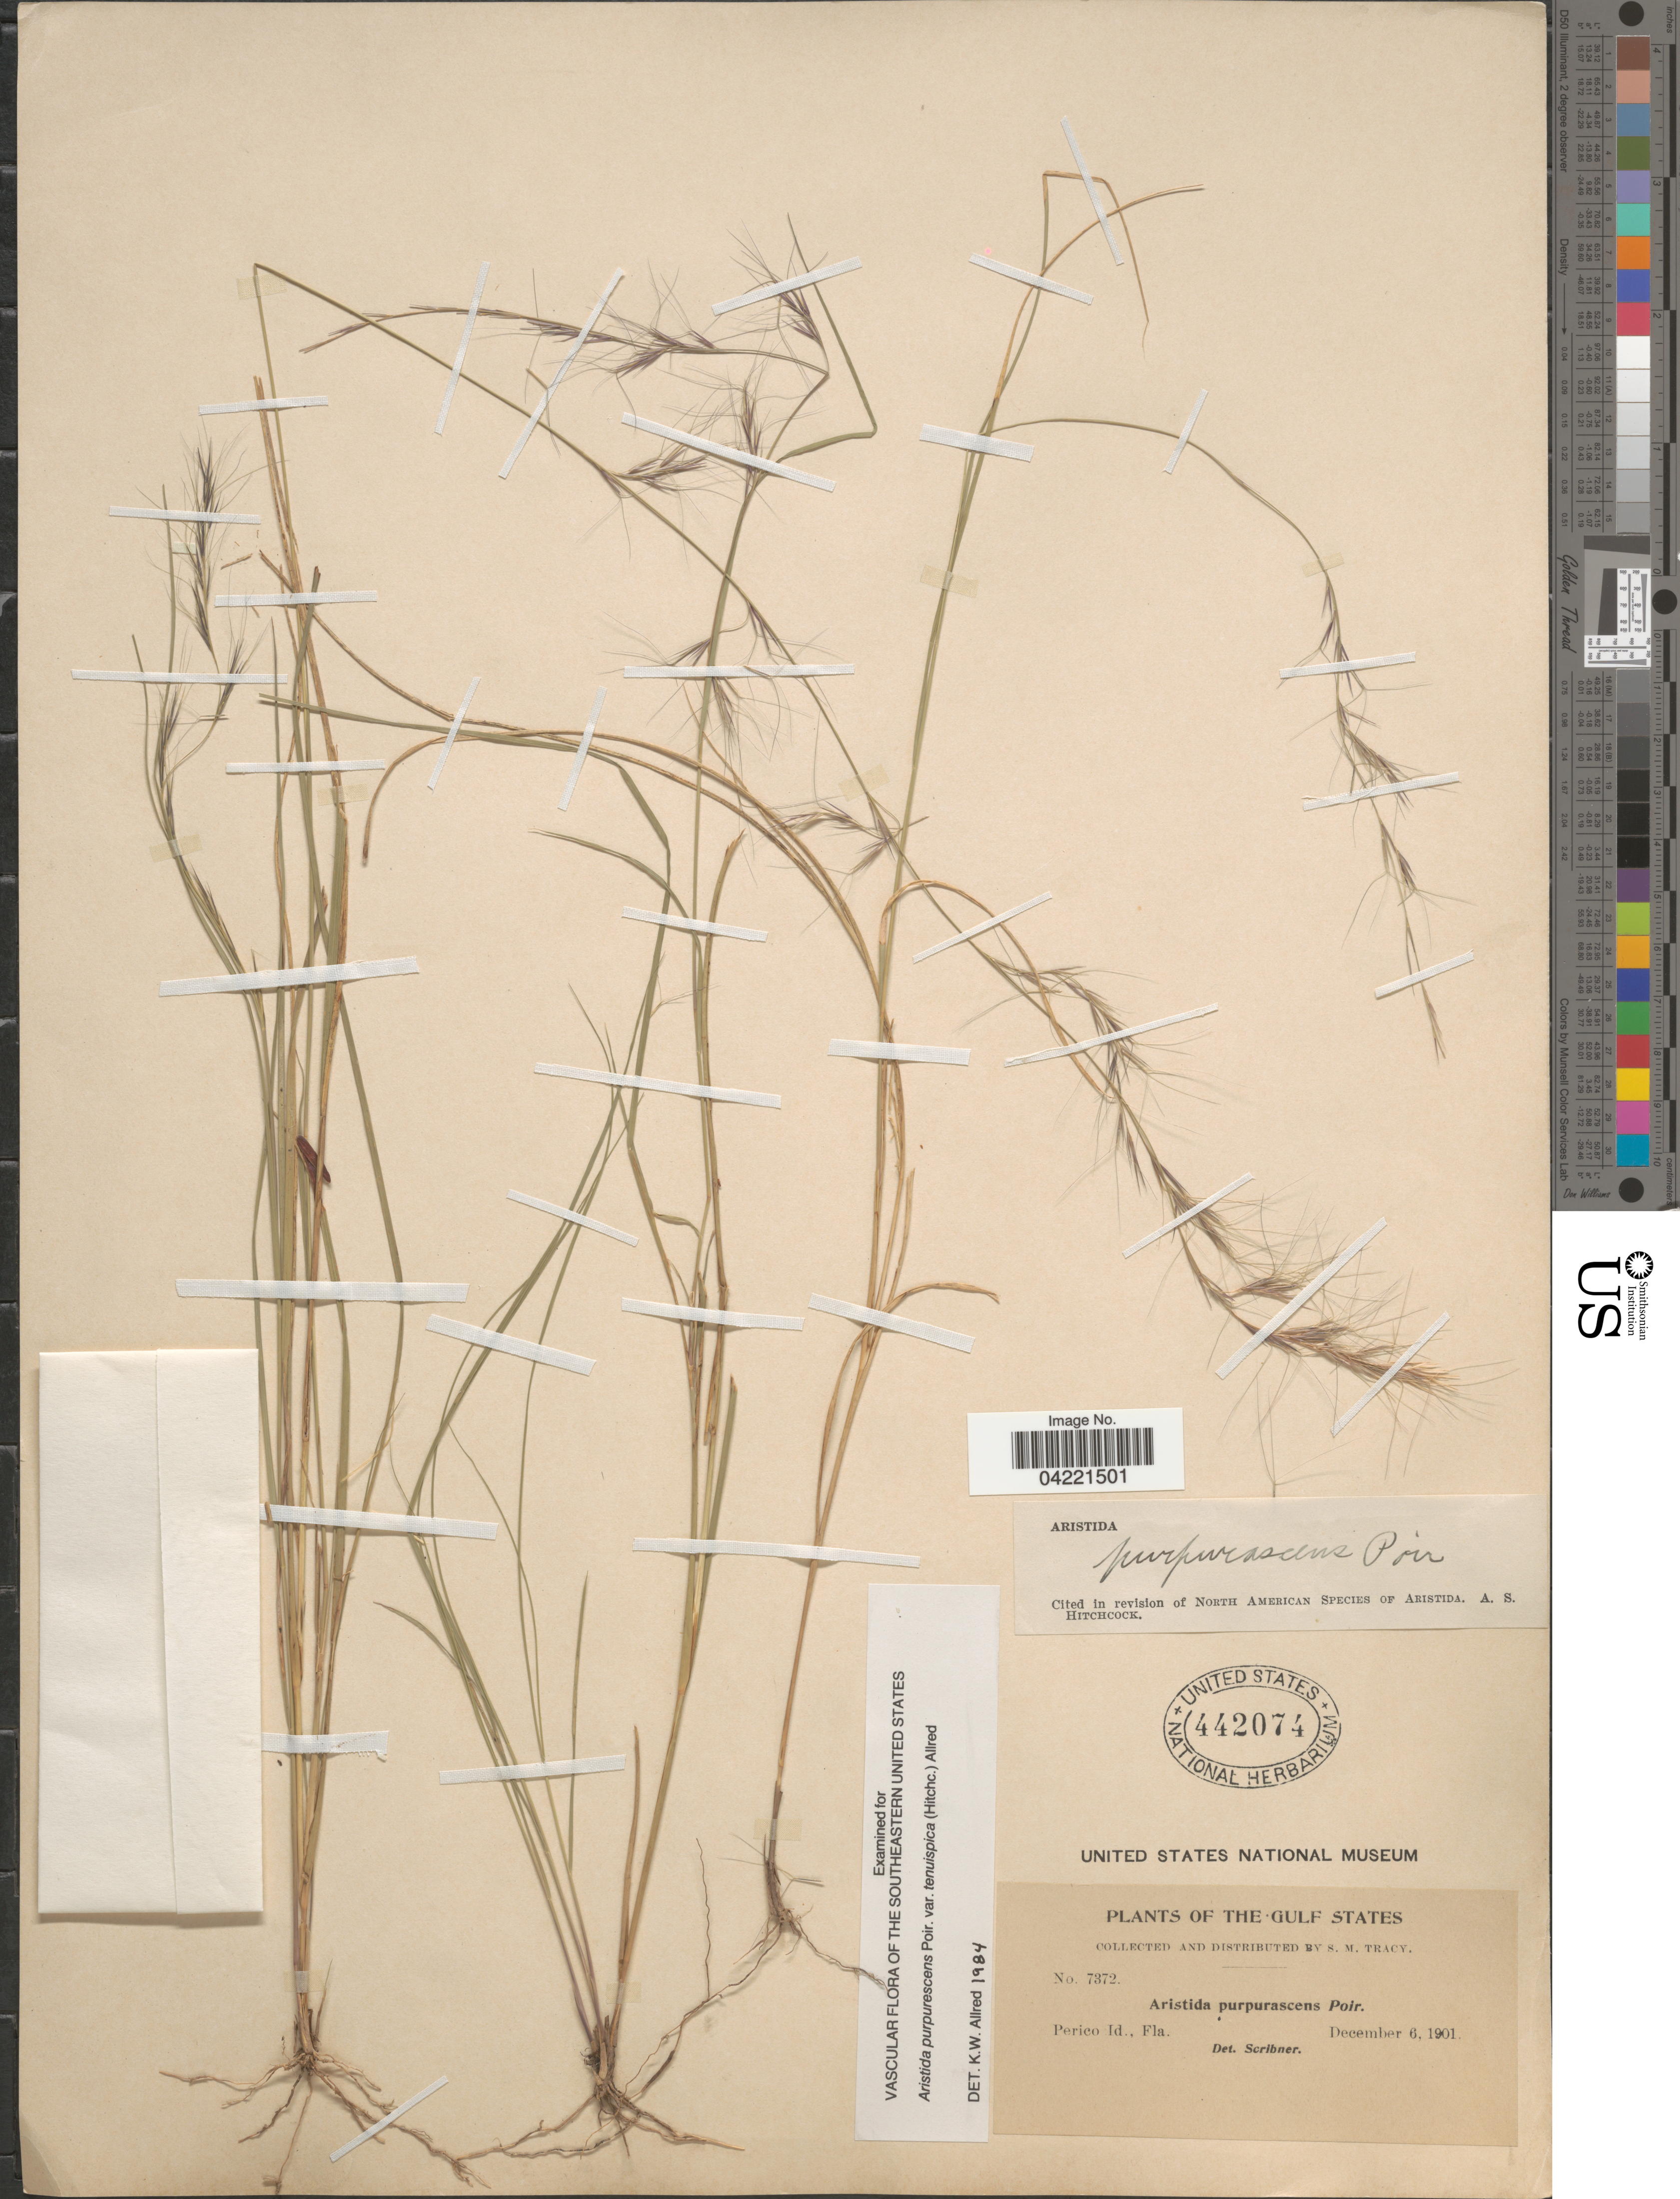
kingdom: Plantae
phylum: Tracheophyta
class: Liliopsida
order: Poales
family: Poaceae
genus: Aristida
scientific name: Aristida purpurascens var. tenuispica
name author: (Hitchc.) Allred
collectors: S. M. Tracy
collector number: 7372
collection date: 1901-12-06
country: United States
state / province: Florida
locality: The Gulf States. Perico Id.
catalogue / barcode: US 442074